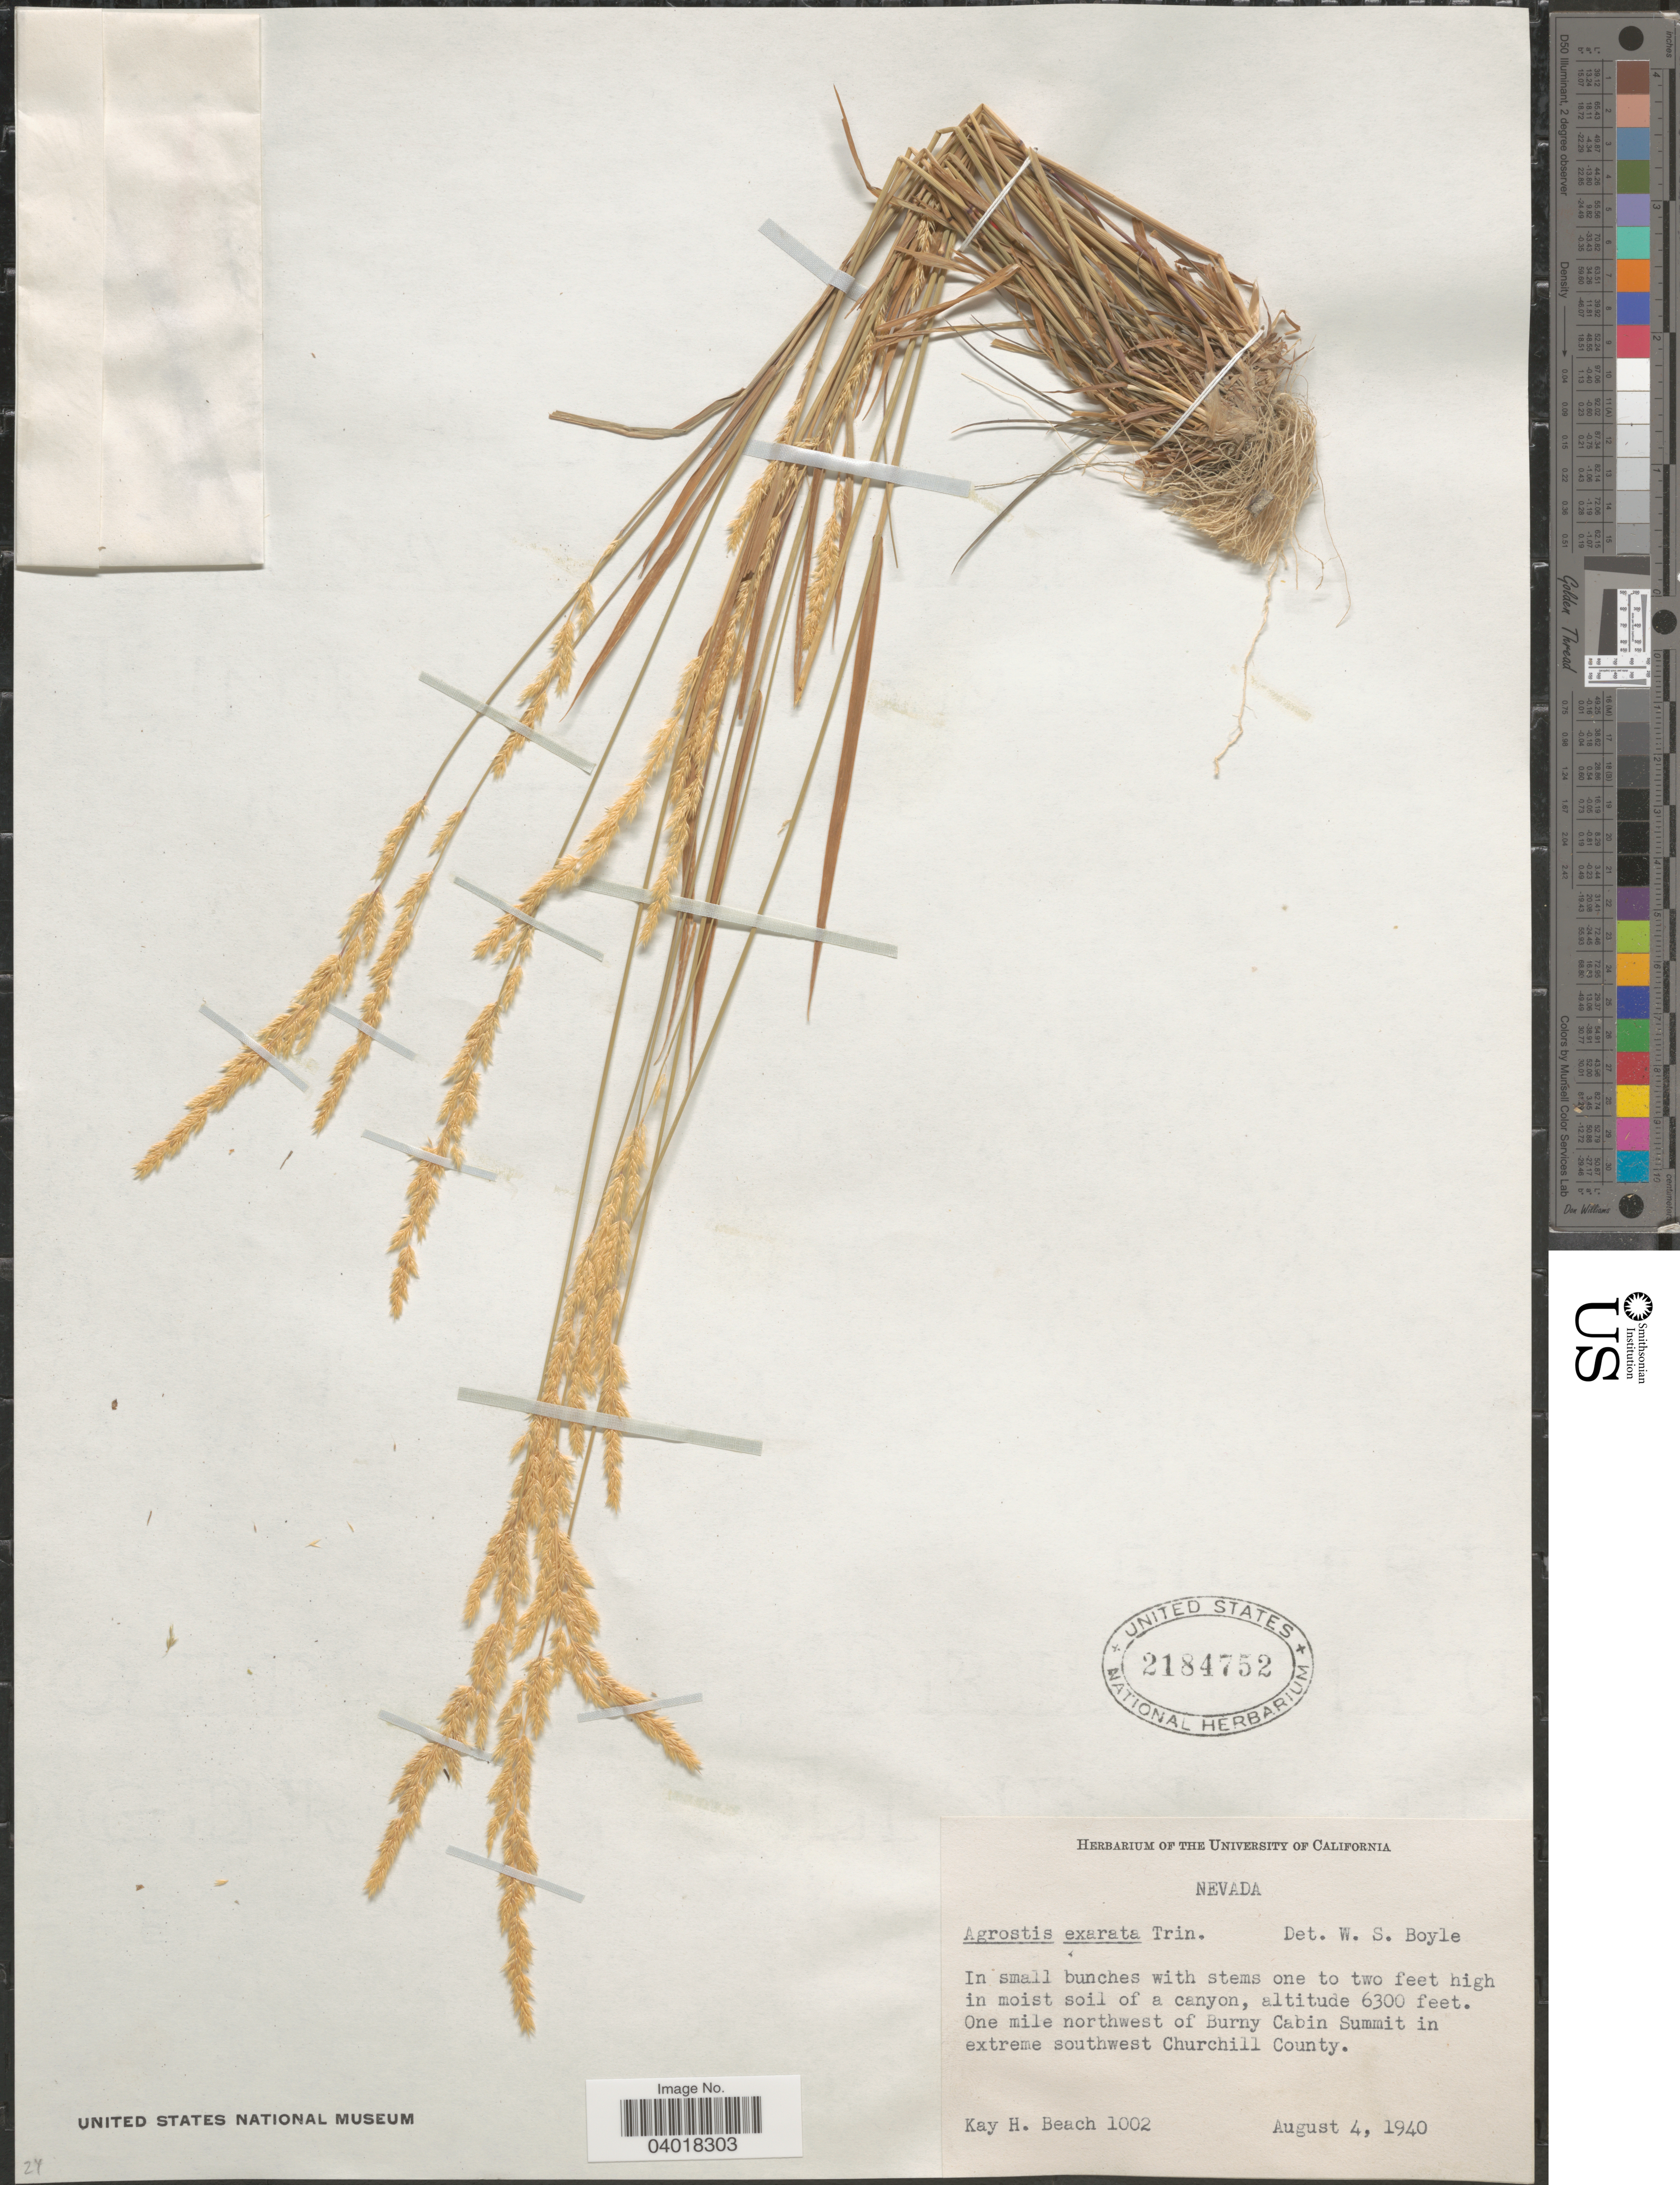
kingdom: Plantae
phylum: Tracheophyta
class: Liliopsida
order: Poales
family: Poaceae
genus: Agrostis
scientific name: Agrostis exarata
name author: Trin.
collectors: K. H. Beach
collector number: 1002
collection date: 1940-08-04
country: United States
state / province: Nevada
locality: One mile northwest of Burny Cabin Summit in extreme southwest Churchill County.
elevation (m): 1920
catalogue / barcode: US 2184752